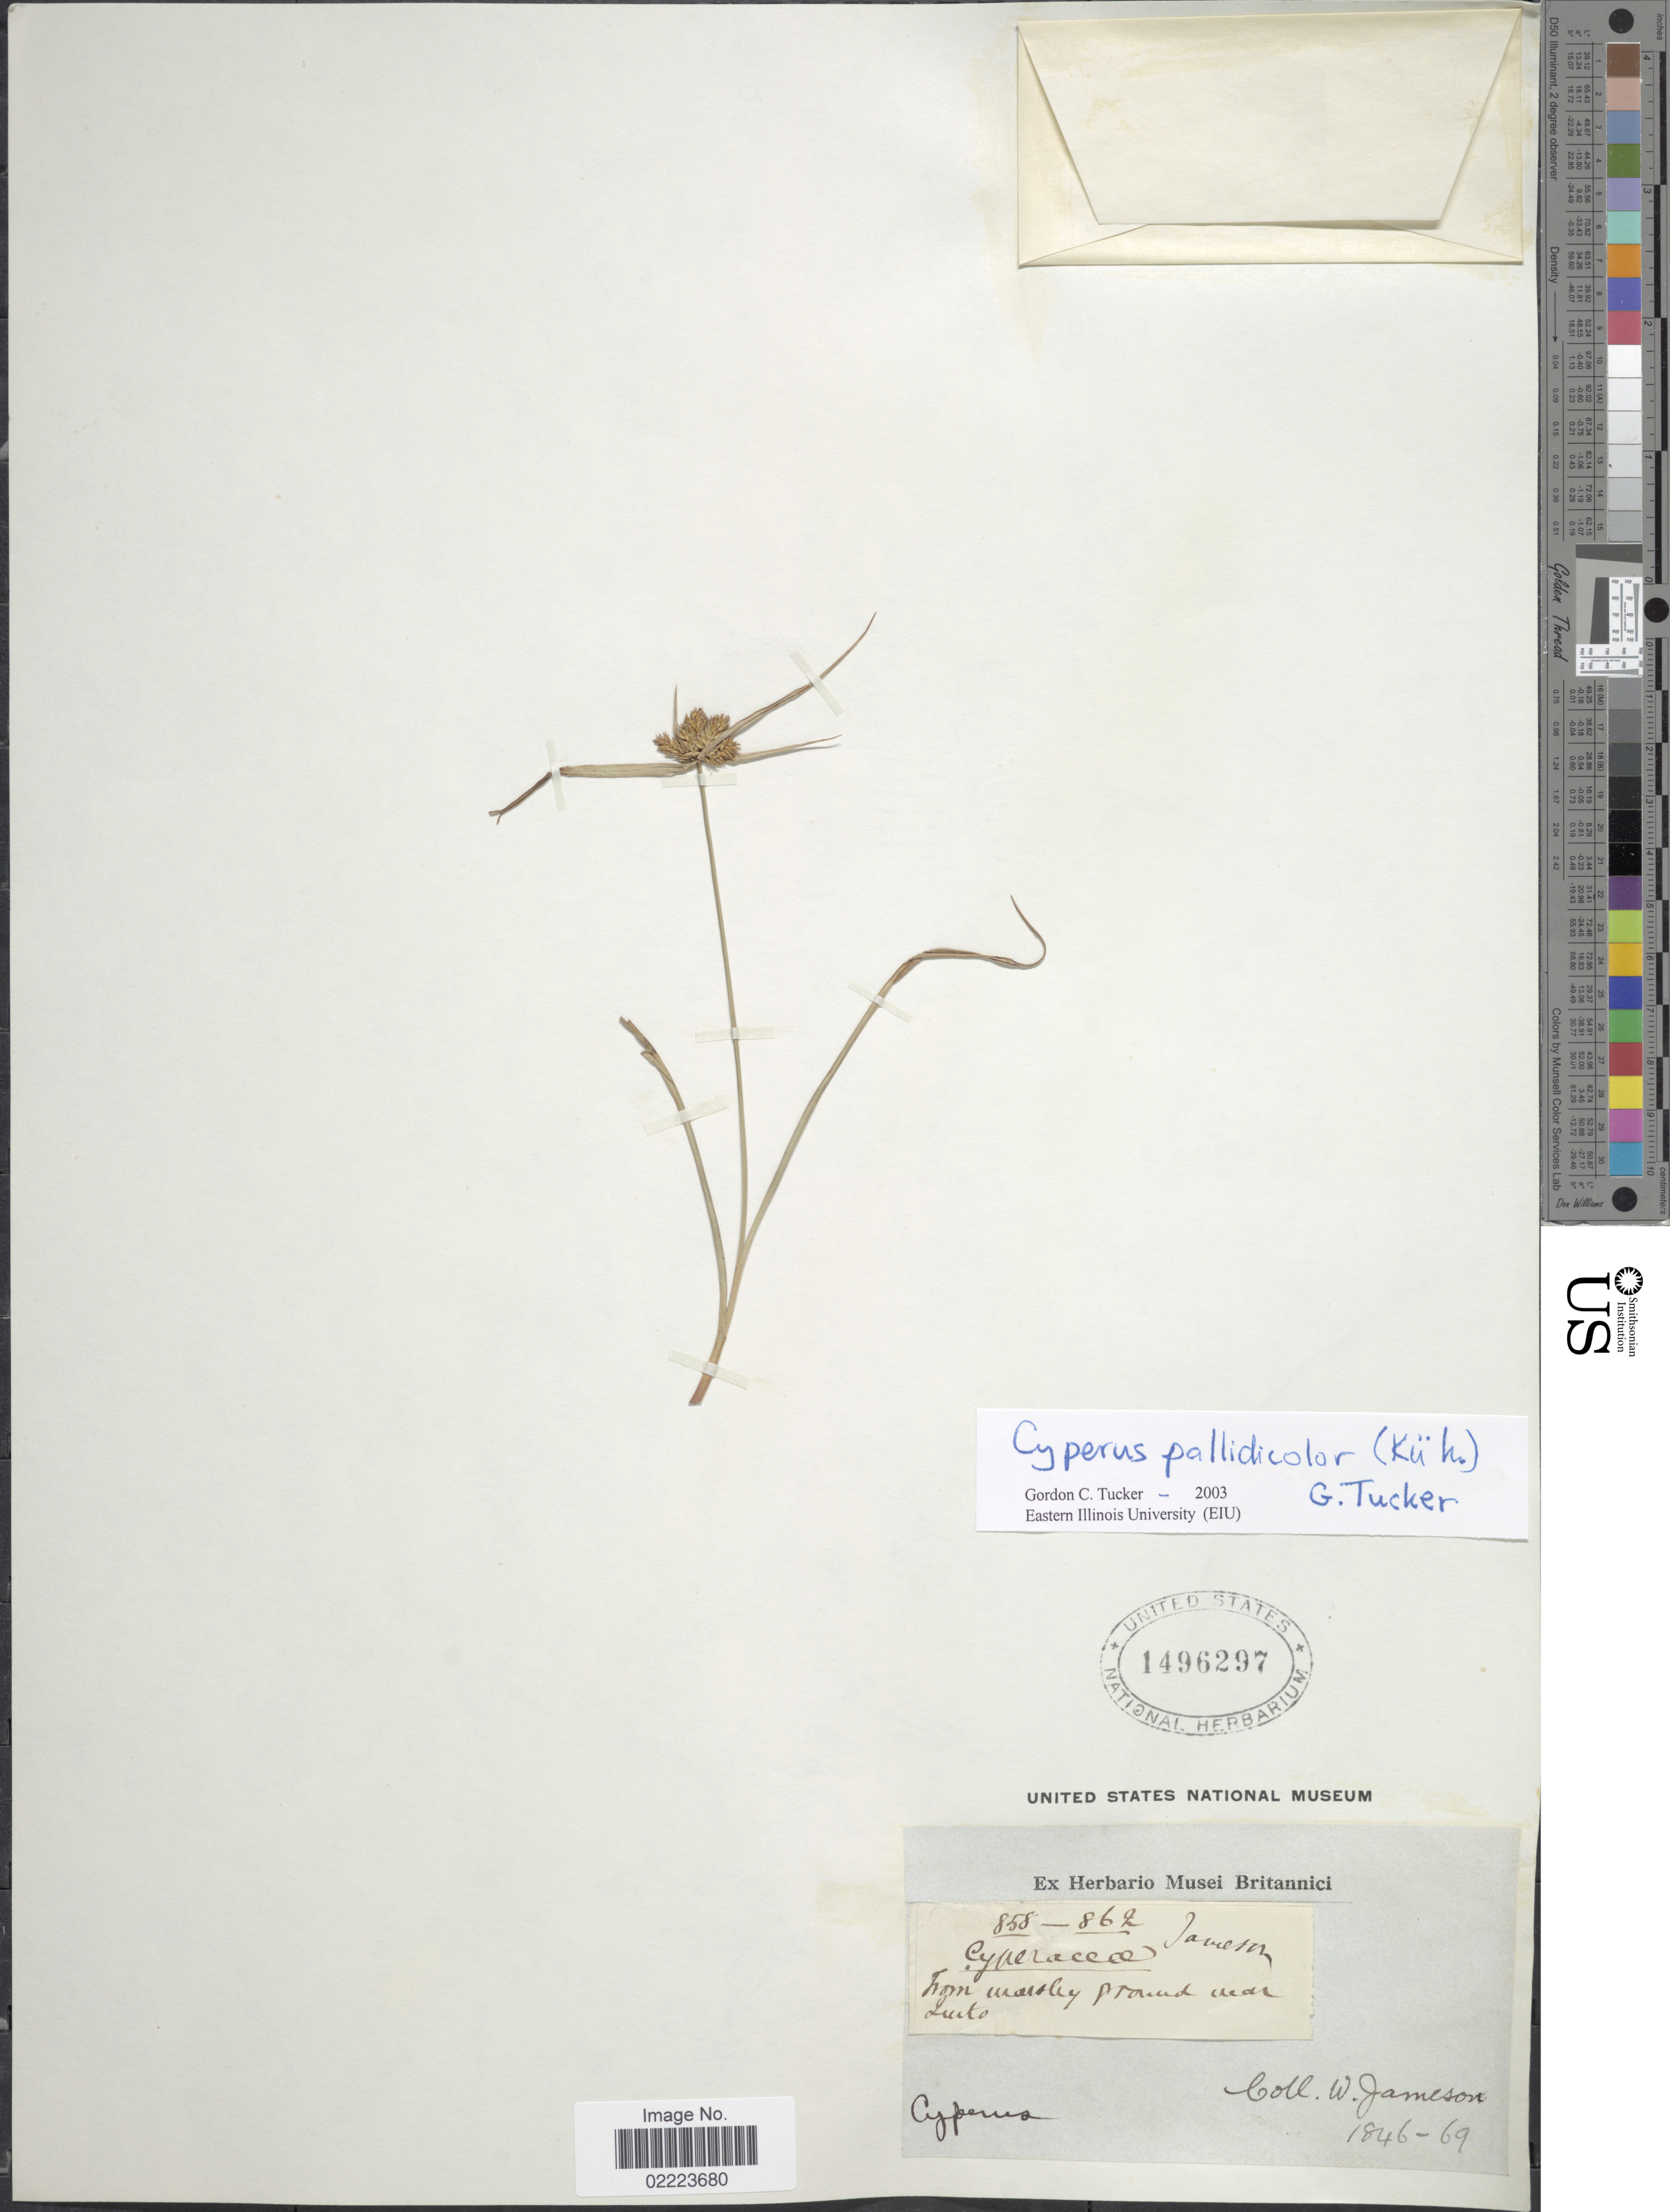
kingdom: Plantae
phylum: Tracheophyta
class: Liliopsida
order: Poales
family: Cyperaceae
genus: Cyperus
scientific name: Cyperus pallidicolor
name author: (Kük.) G.C. Tucker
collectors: W. Jameson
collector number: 858/862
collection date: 1846/1869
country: Ecuador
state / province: Pichincha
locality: Marshy ground near Quito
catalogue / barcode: US 1496297